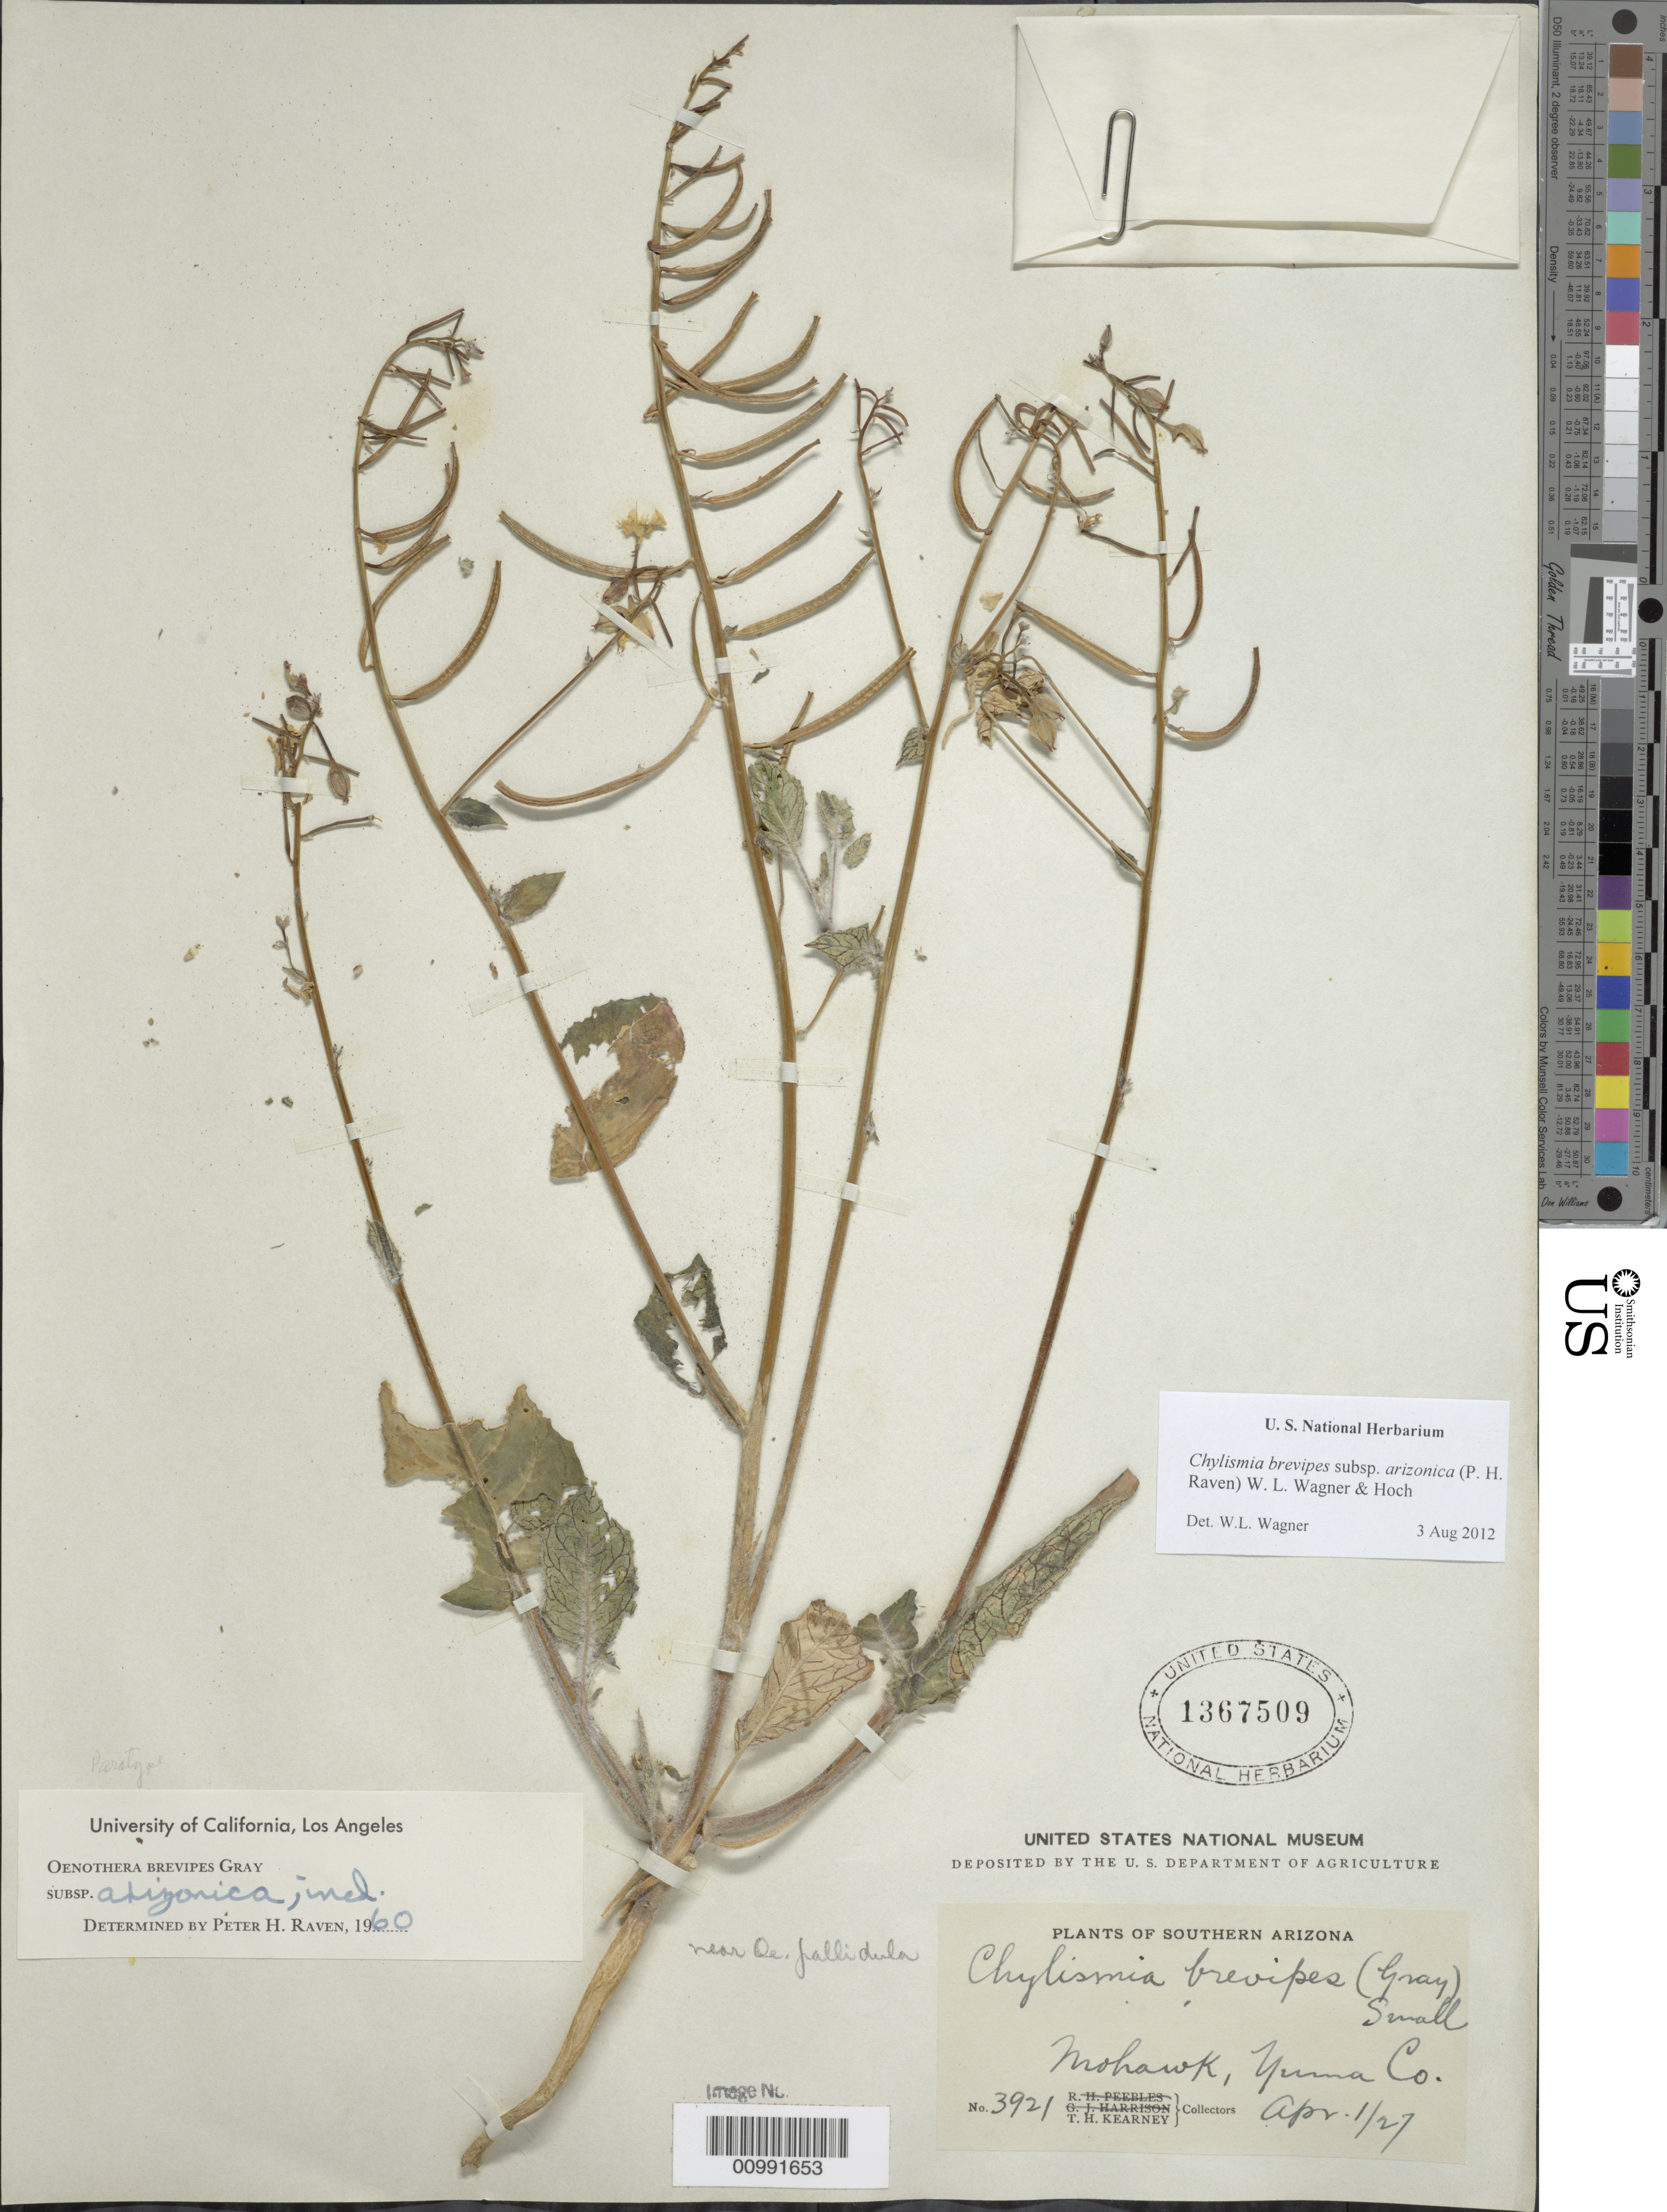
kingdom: Plantae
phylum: Tracheophyta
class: Magnoliopsida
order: Myrtales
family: Onagraceae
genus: Chylismia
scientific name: Chylismia brevipes subsp. arizonica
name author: (P.H. Raven) W.L. Wagner & Hoch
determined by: Wagner, W. L., (BOT), Smithsonian Institution - National Museum of Natural History (UNITED STATES)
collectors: T. H. Kearney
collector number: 3921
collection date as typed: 01 Apr 1927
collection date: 1927-04-01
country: United States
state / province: Arizona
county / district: Yuma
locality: Mohawk.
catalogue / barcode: US 1367509